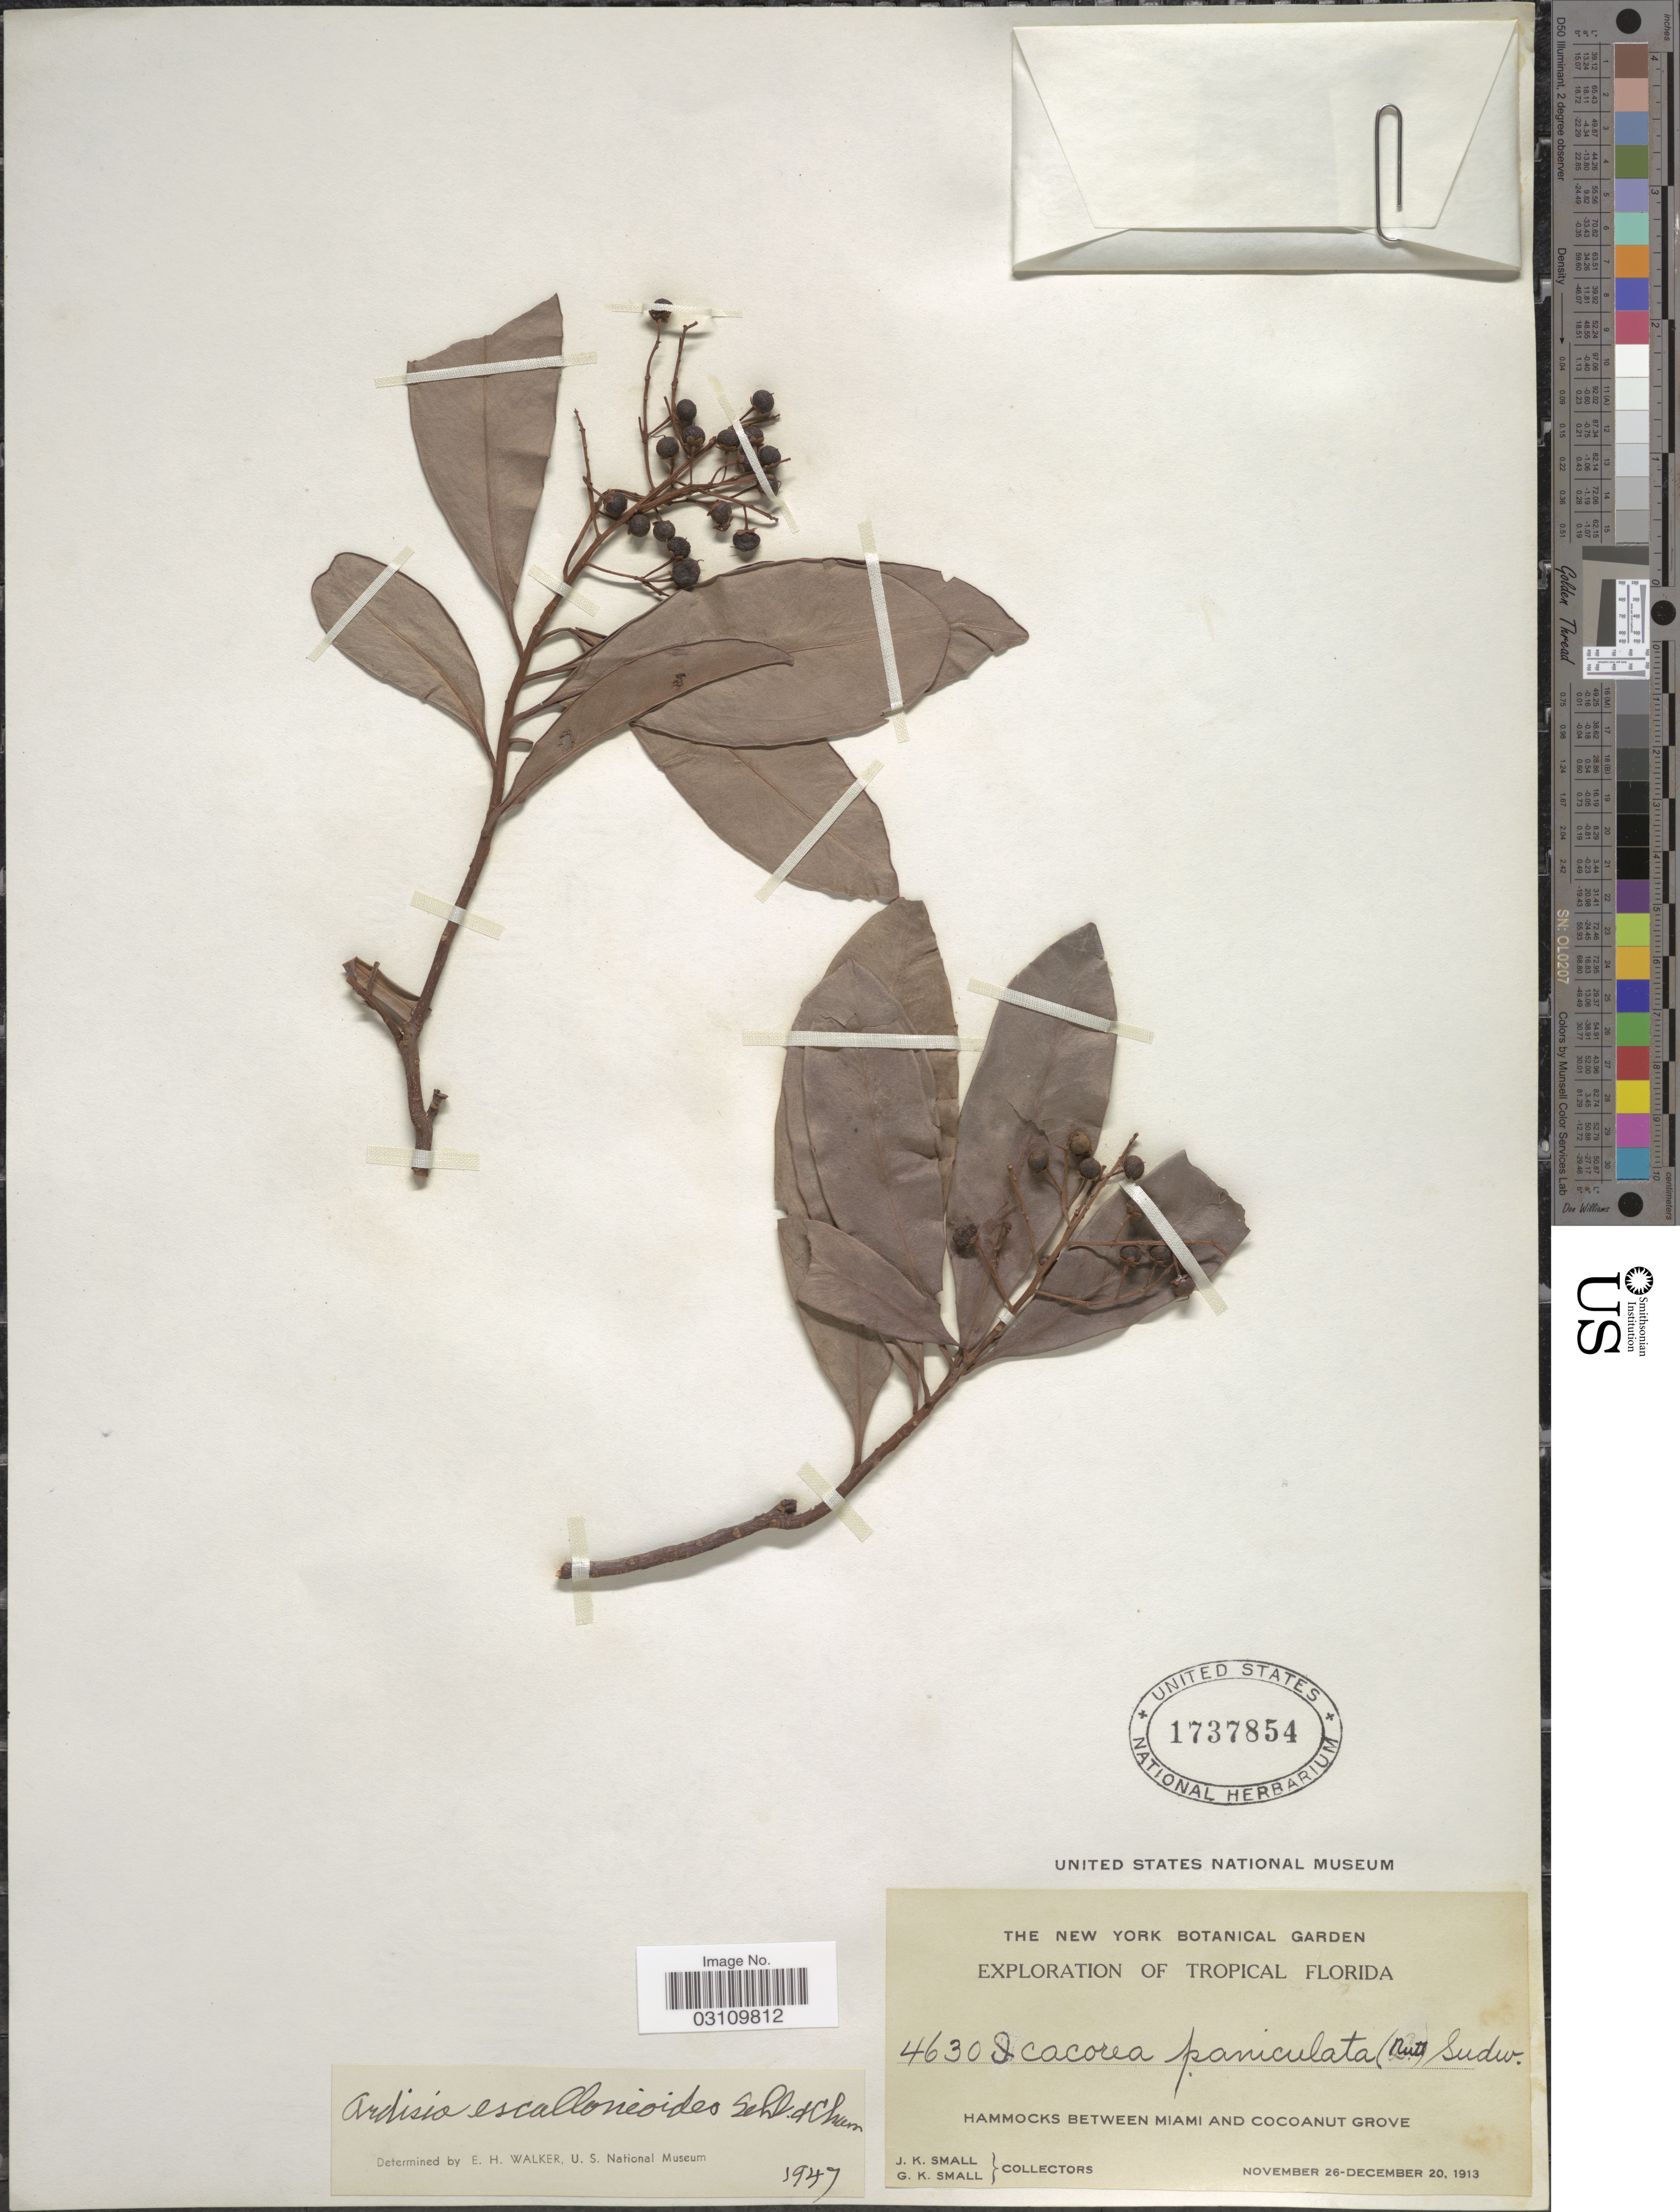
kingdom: Plantae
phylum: Tracheophyta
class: Magnoliopsida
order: Ericales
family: Primulaceae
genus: Ardisia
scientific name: Ardisia escallonioides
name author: Schltdl. & Cham.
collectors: J. K. Small & G. K. Small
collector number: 46308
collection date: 1913-11-26/1913-12-20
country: United States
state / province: Florida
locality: Tropical Florida, Hammocks Between Miami and Cocoanut Grove.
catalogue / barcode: US 1737854